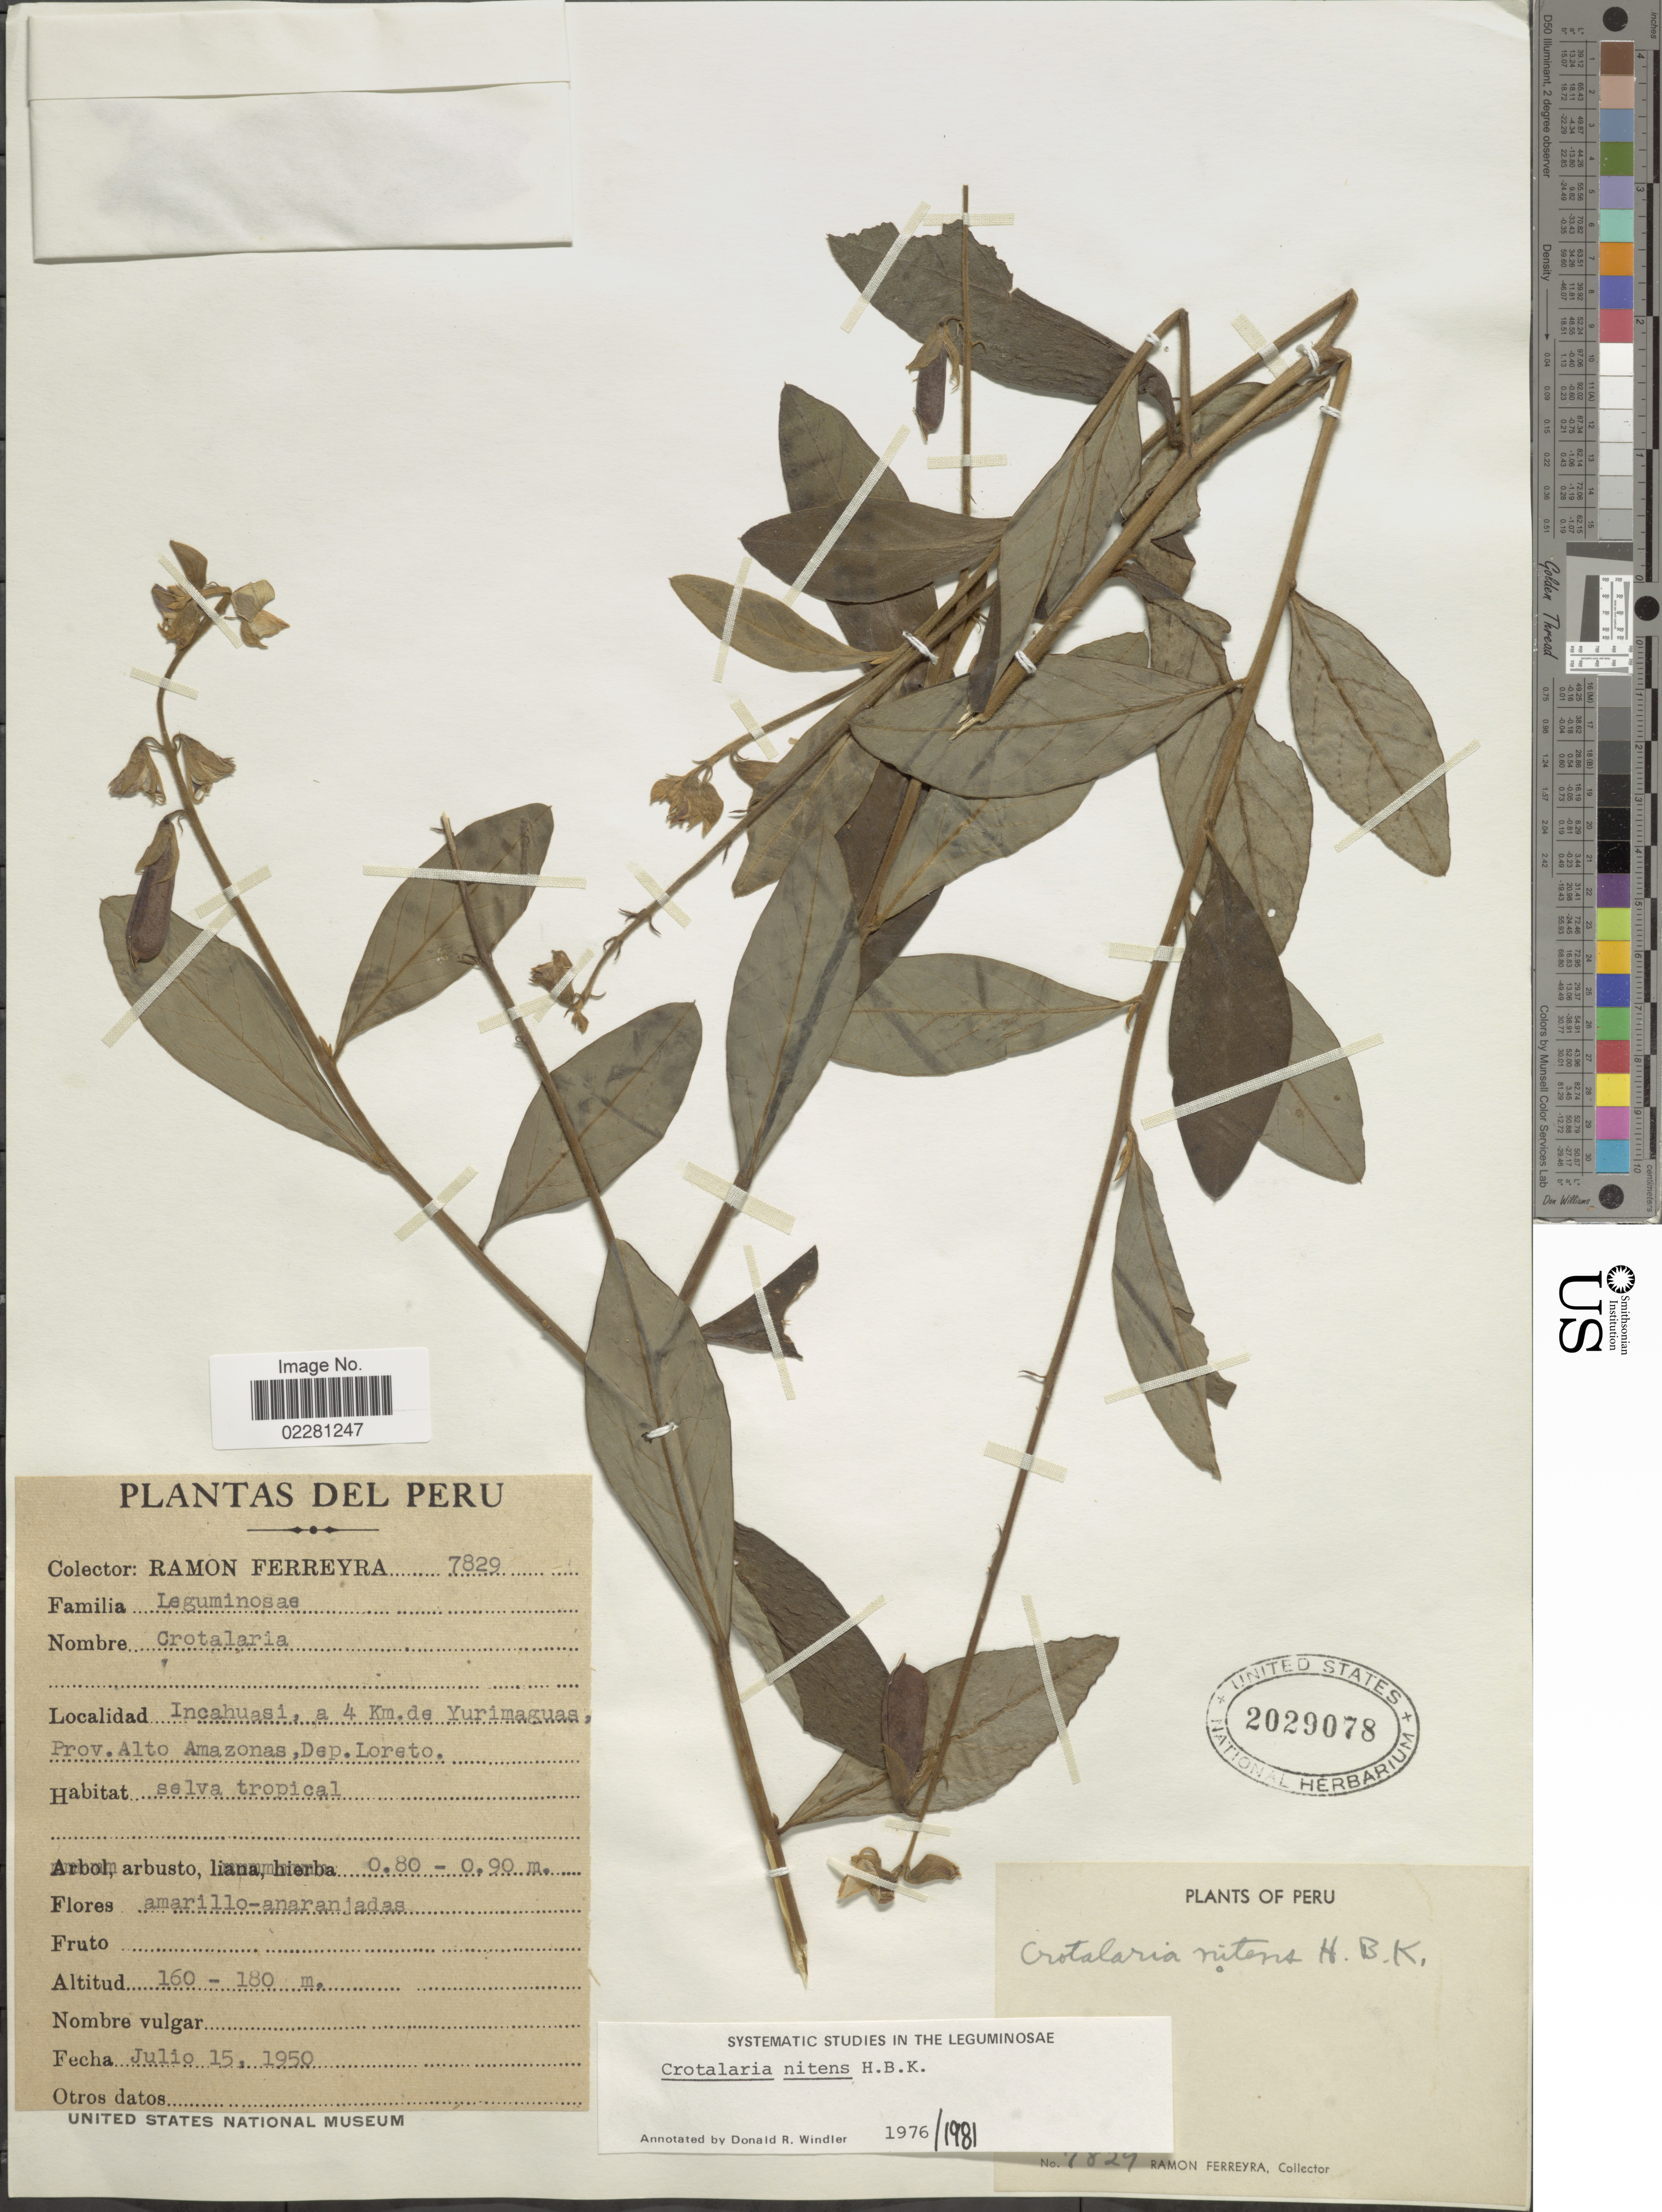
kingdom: Plantae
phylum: Tracheophyta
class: Magnoliopsida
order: Fabales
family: Fabaceae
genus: Crotalaria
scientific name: Crotalaria nitens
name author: Kunth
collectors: R. A. Ferreyra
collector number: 7829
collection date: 1950-07-15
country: Peru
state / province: Loreto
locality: Incahuasi, a 4 km de Yurimaguas, Prov. Alto Amazonas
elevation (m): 160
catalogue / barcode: US 2029078